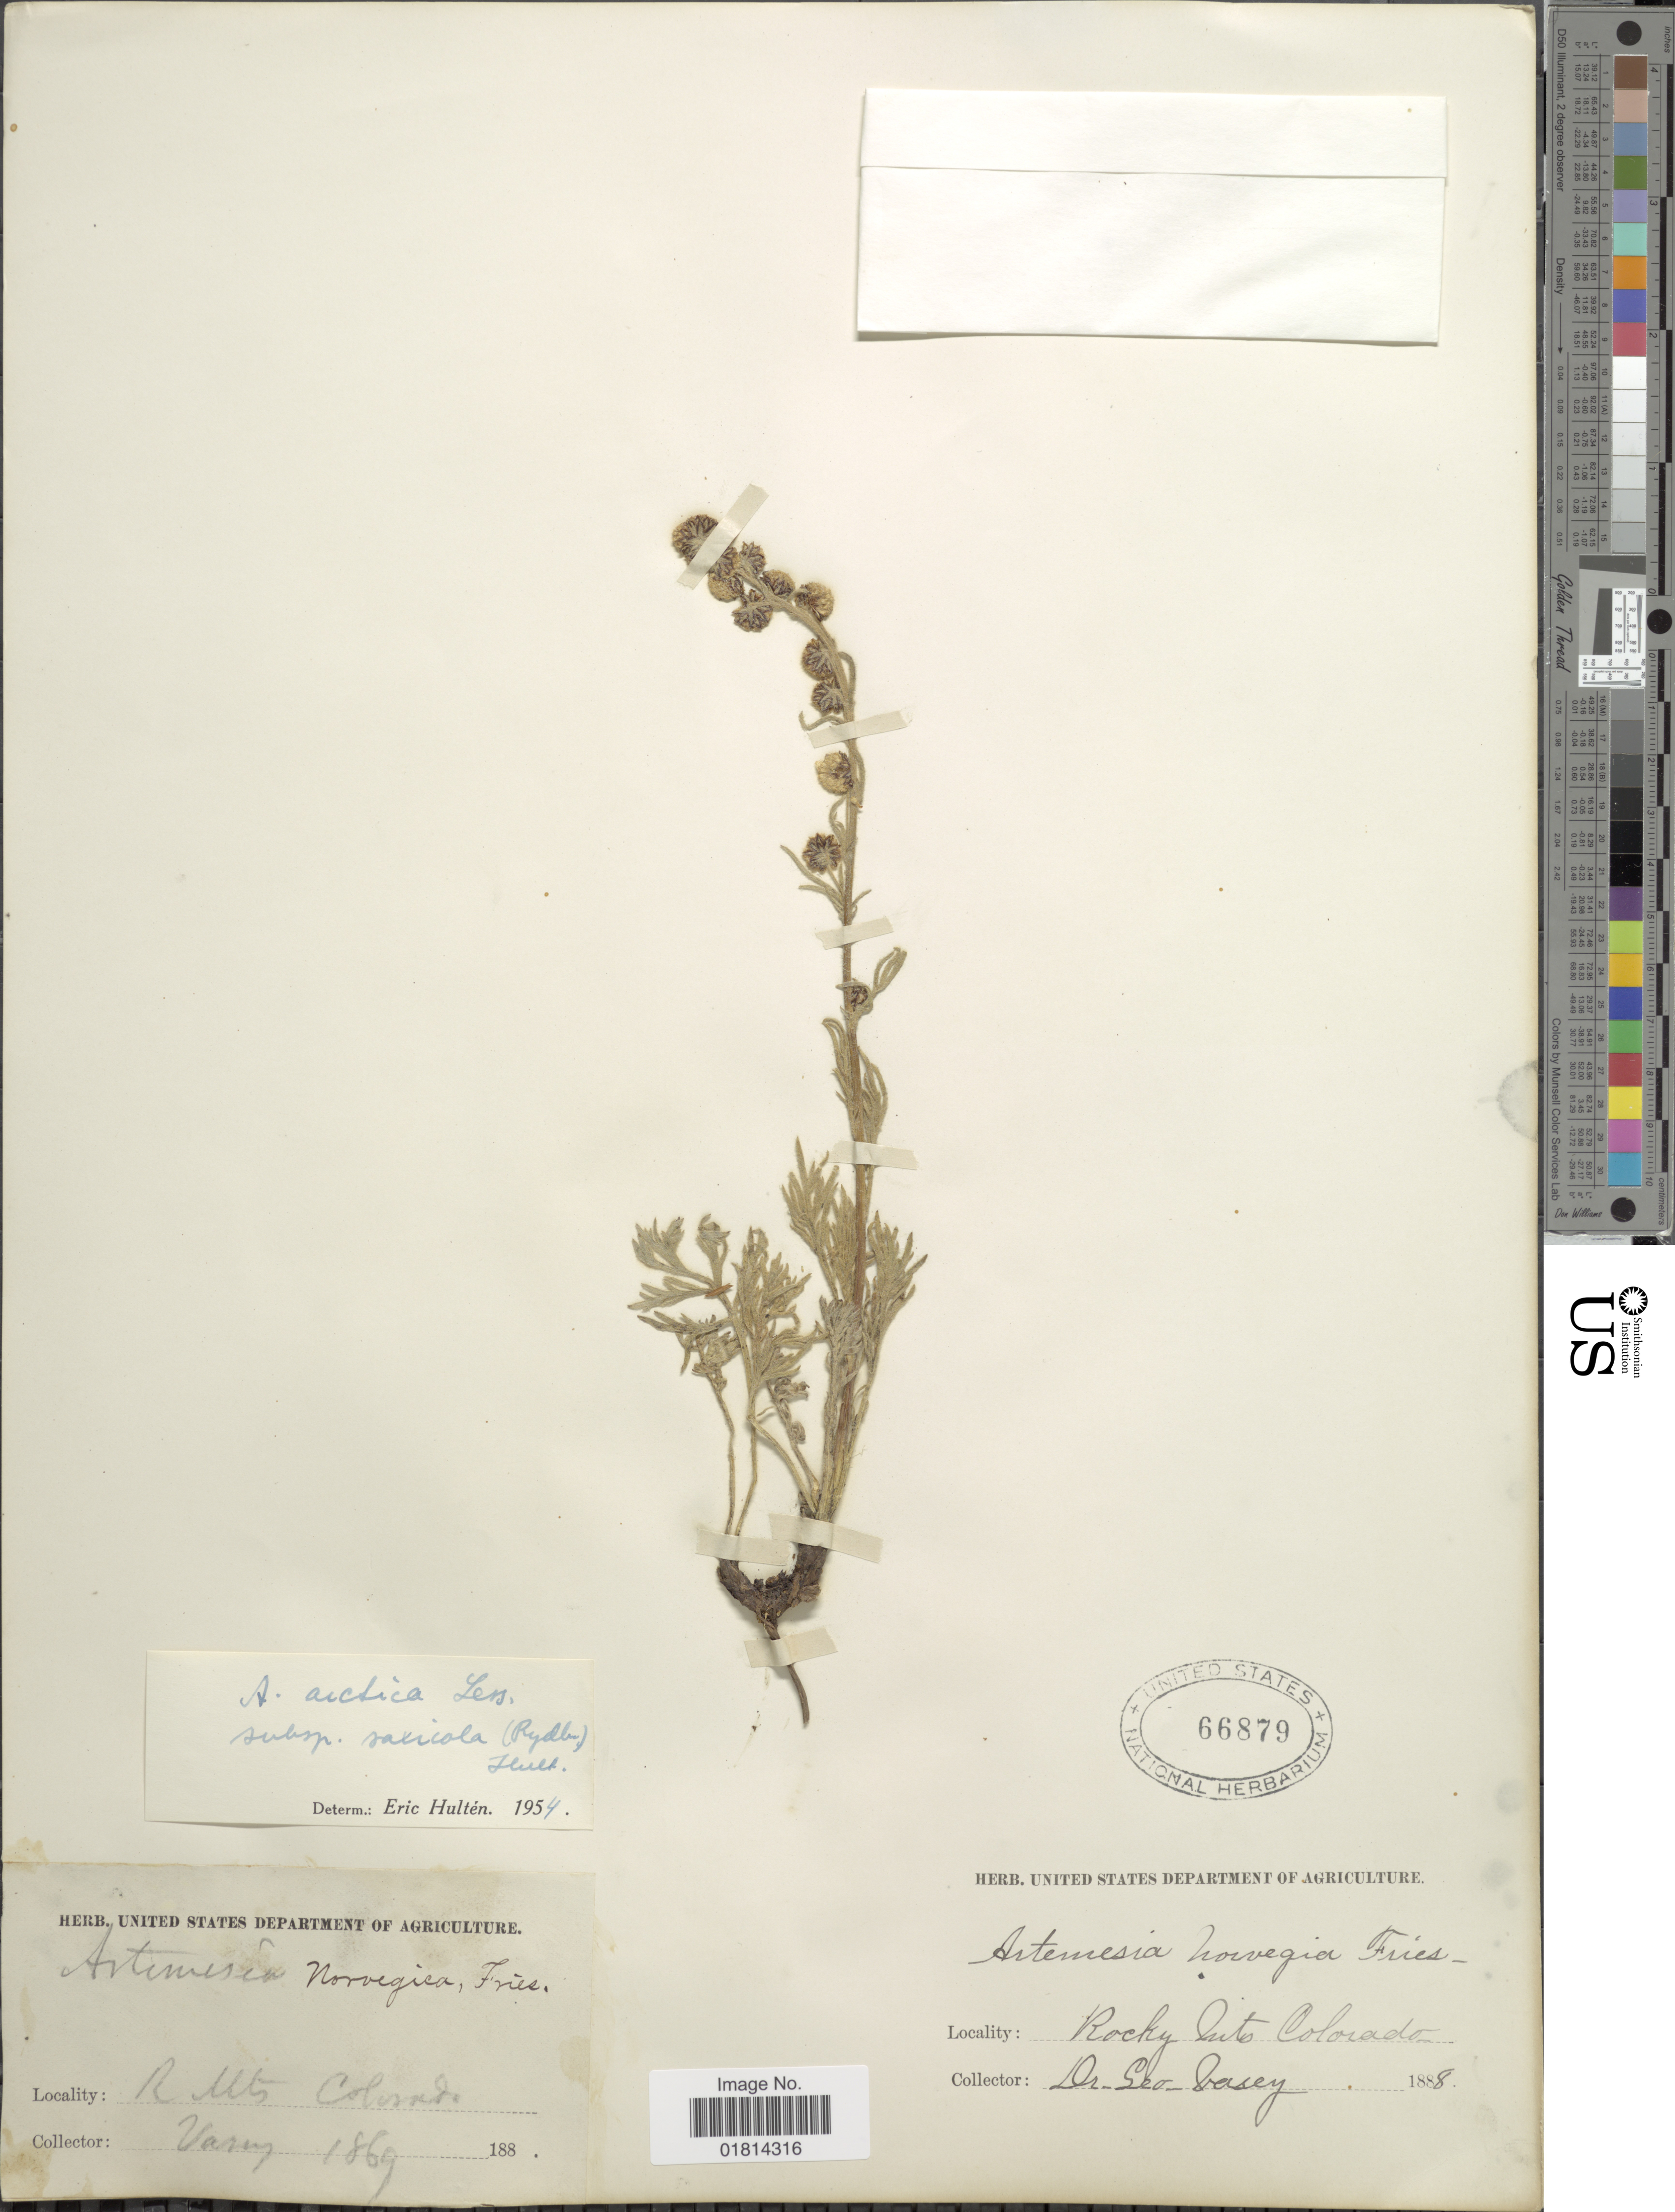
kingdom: Plantae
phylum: Tracheophyta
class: Magnoliopsida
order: Asterales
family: Asteraceae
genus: Artemisia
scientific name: Artemisia arctica subsp. saxicola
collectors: G. Vasey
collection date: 1888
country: United States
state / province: Colorado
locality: Rocky Mts. Colorado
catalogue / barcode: US 66879